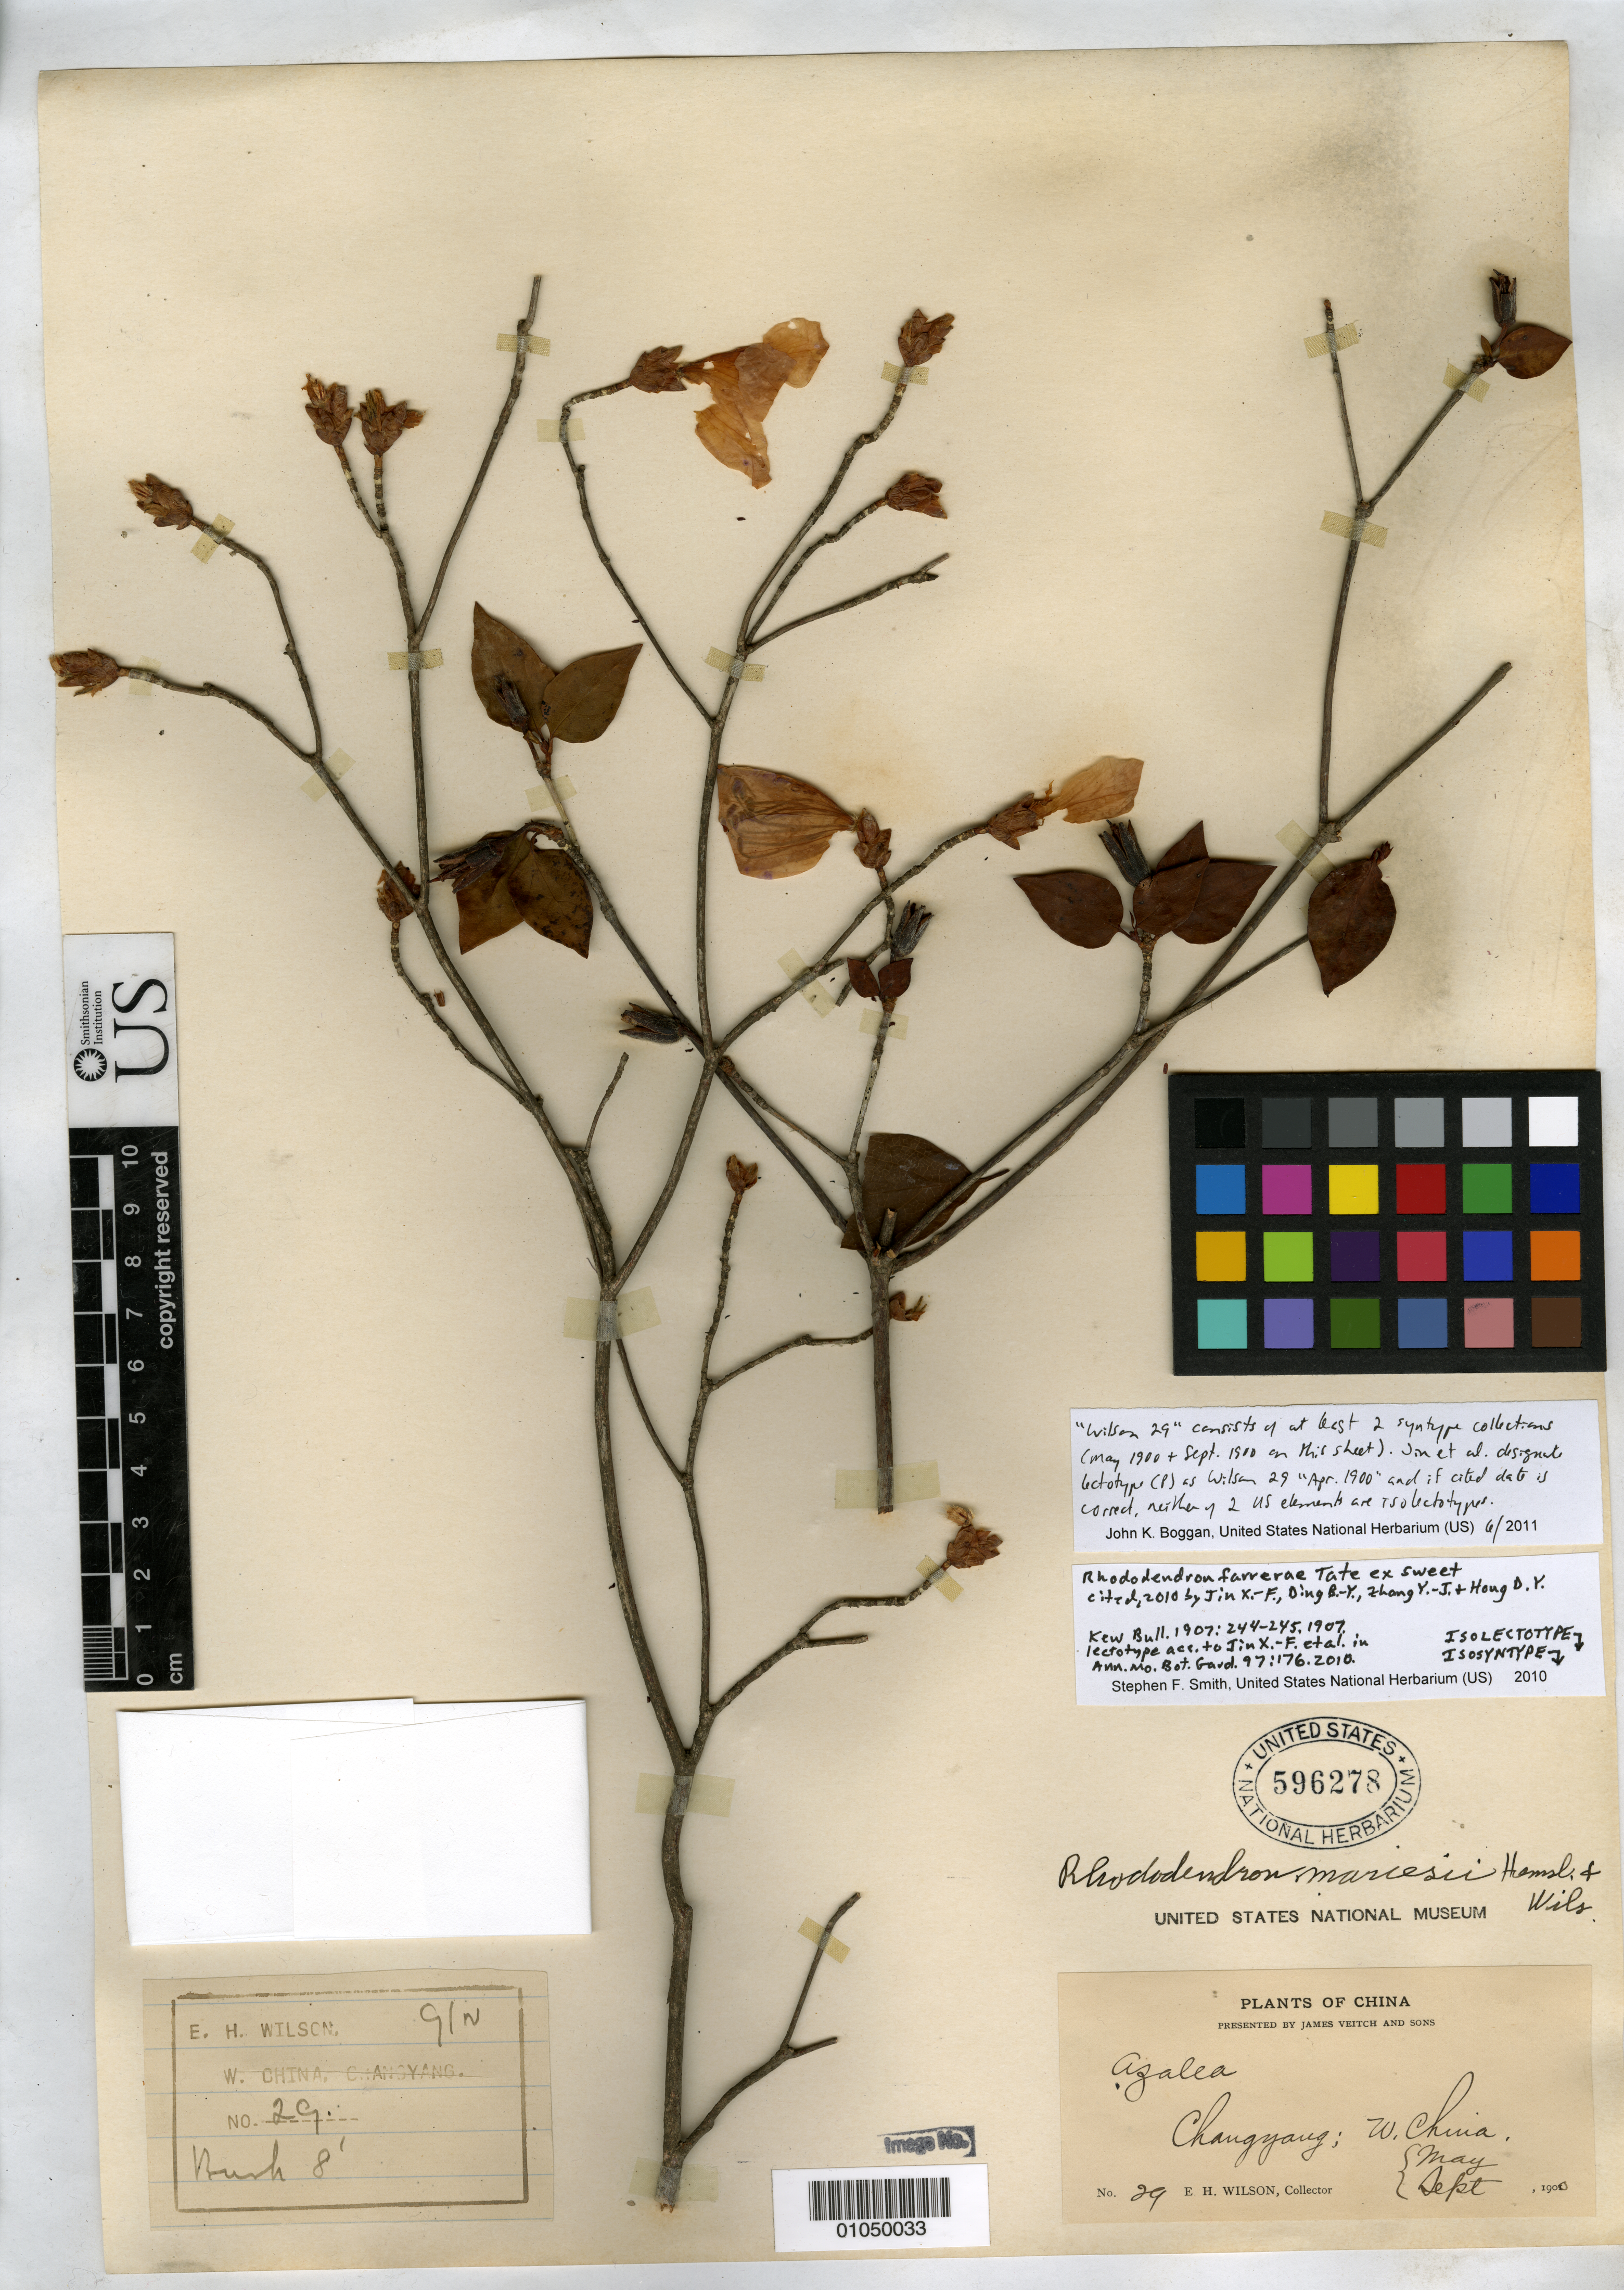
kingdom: Plantae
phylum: Tracheophyta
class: Magnoliopsida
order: Ericales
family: Ericaceae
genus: Rhododendron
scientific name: Rhododendron mariesii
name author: Hemsl. & E.H. Wilson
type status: Isosyntype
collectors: E. H. Wilson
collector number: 29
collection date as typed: May 1900 and -- Sep 1900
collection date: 1900-05,1900-09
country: China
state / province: Hubei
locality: Changyang, W. China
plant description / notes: Currently accepted name as cited by Jin X.-F. et al. (2010); lectotypified by them citing collection date "Apr. 1900".; Wilson 29 contains at least 2 syntype elements: May (fl) & September (fr) on US sheet. Jin et al. designate the lectotype (P) as "Apr. 1900"; if cited date is correct, then neither of the two US elements can be isolectotypes.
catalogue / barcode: US 596278